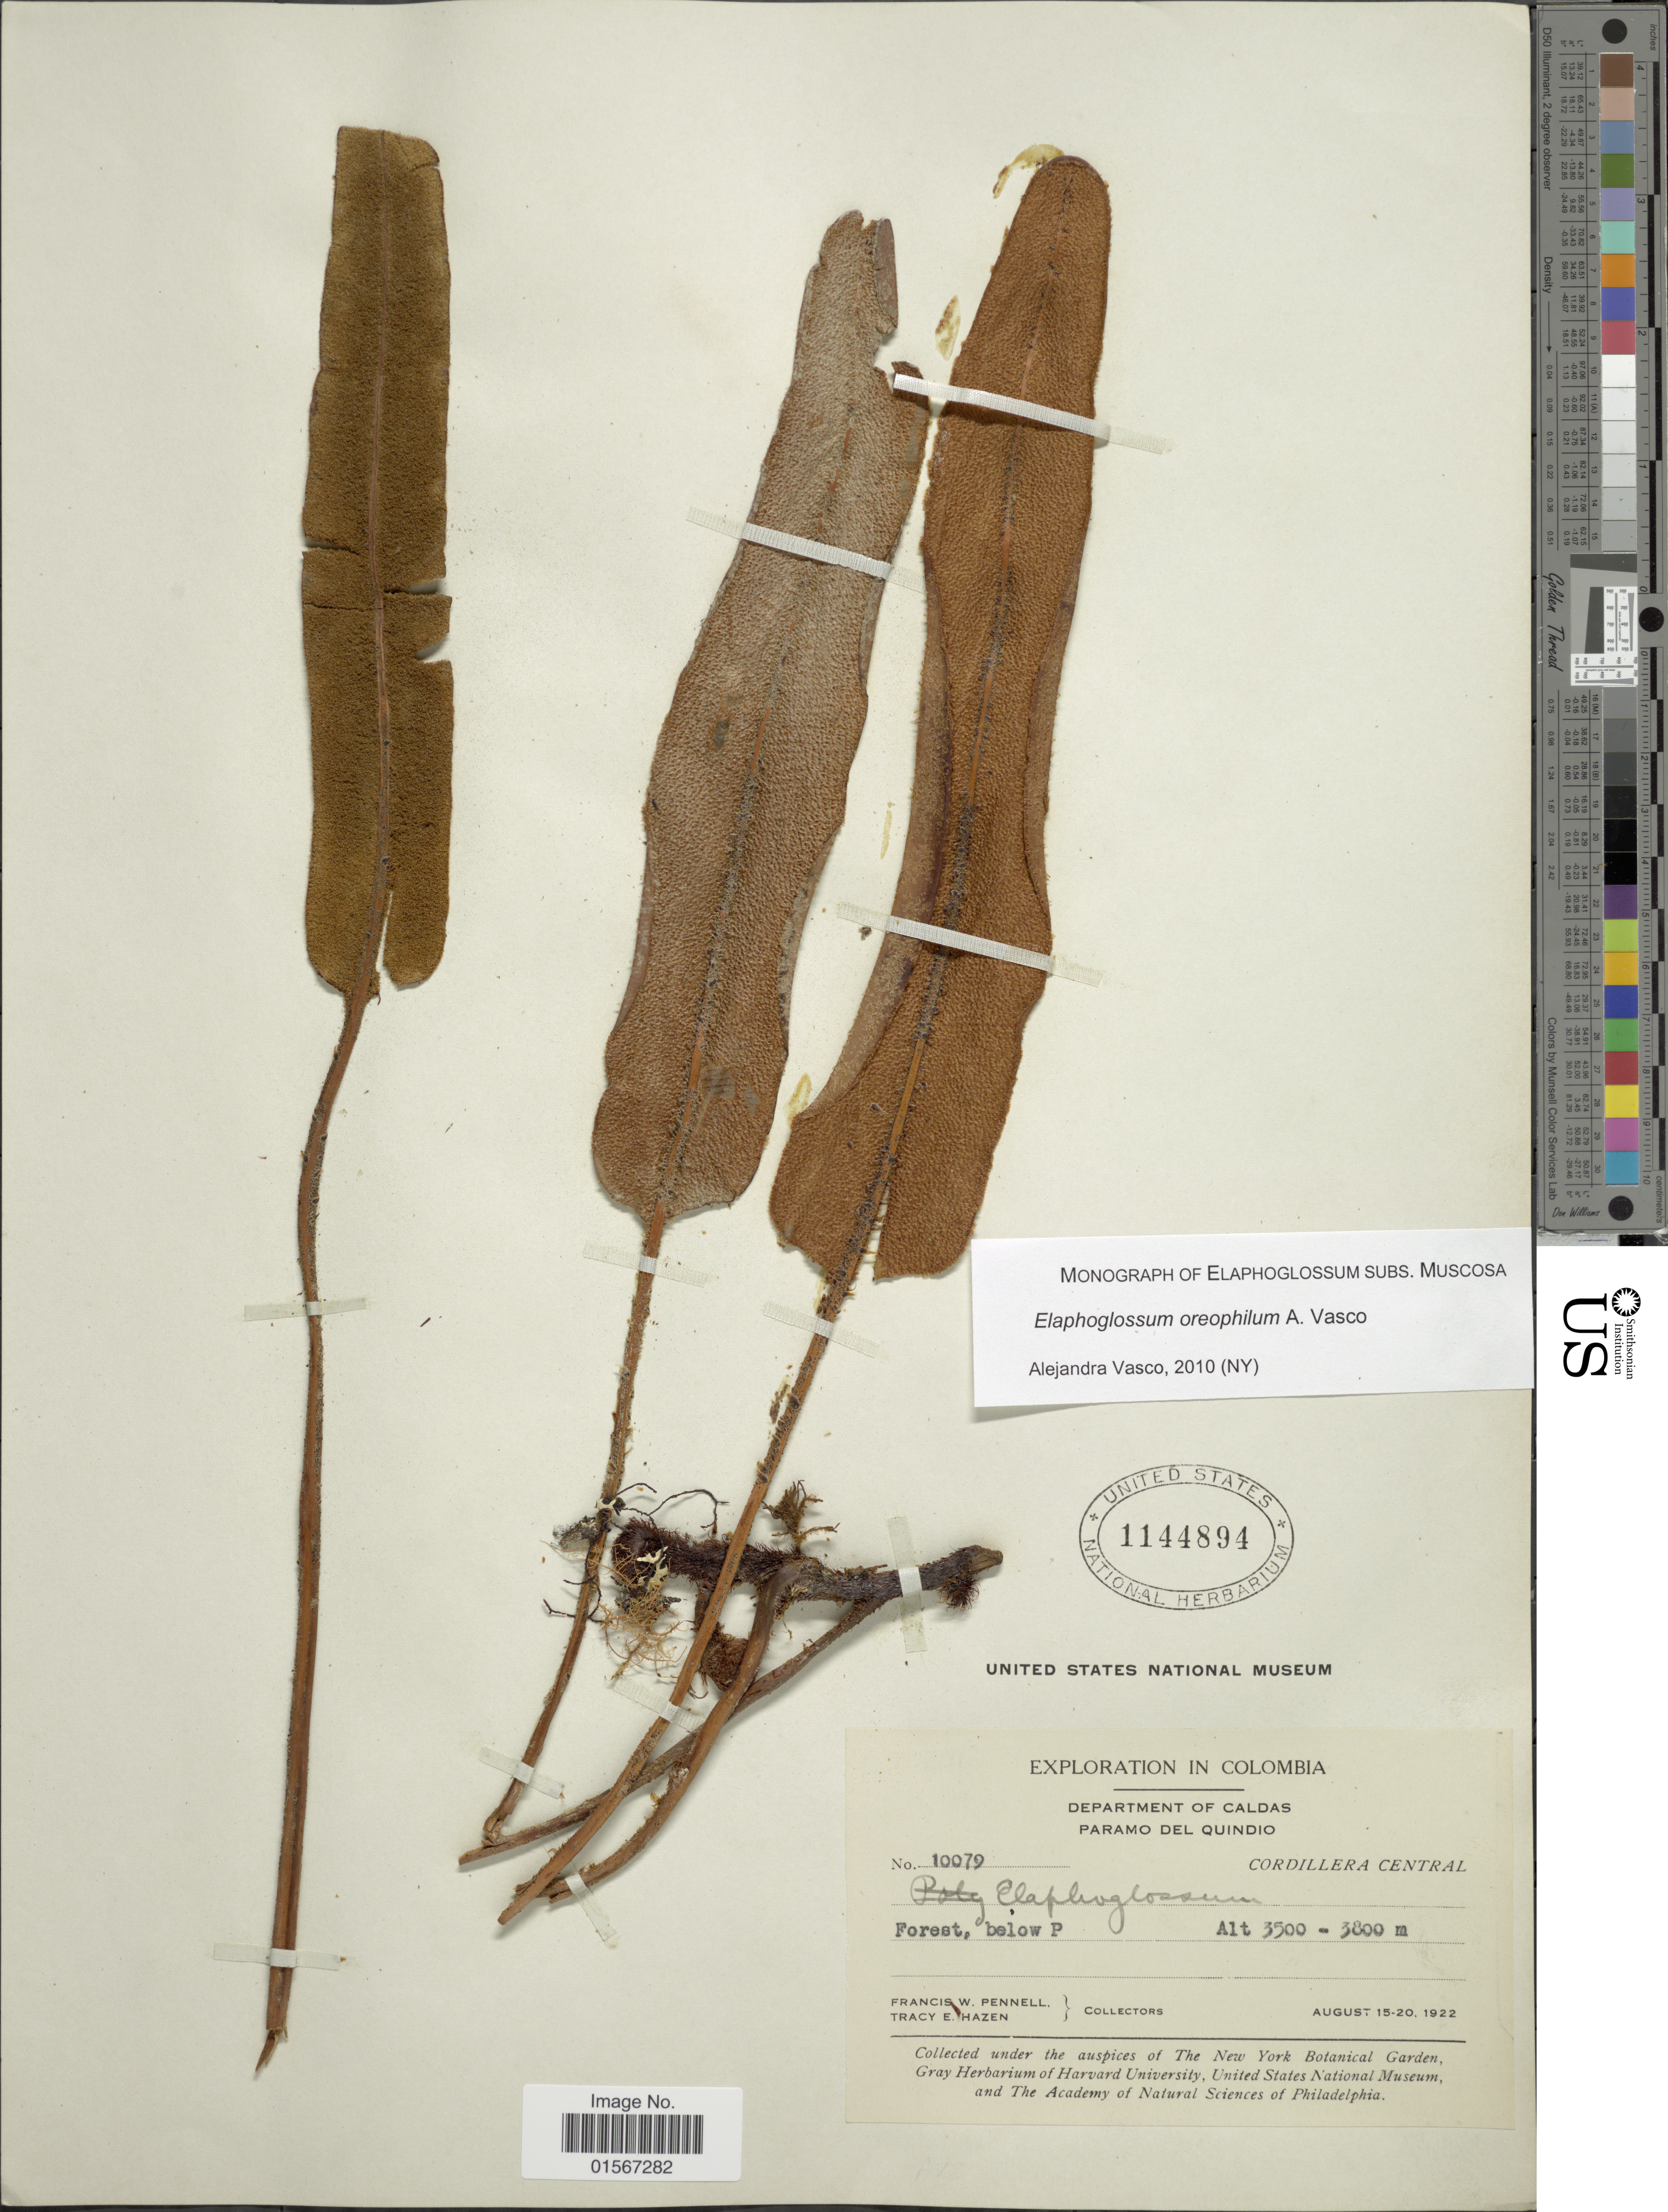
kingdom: Plantae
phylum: Tracheophyta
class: Polypodiopsida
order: Polypodiales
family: Dryopteridaceae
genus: Elaphoglossum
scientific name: Elaphoglossum oreophilum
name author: A. Vasco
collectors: F. W. Pennell & T. E. Hazen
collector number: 10079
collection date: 1922-08-15/1922-08-20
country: Colombia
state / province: Caldas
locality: Colombia, Department of Caldas, Paramo del Quindio, Cordillera Central.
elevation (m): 3500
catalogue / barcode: US 1144894